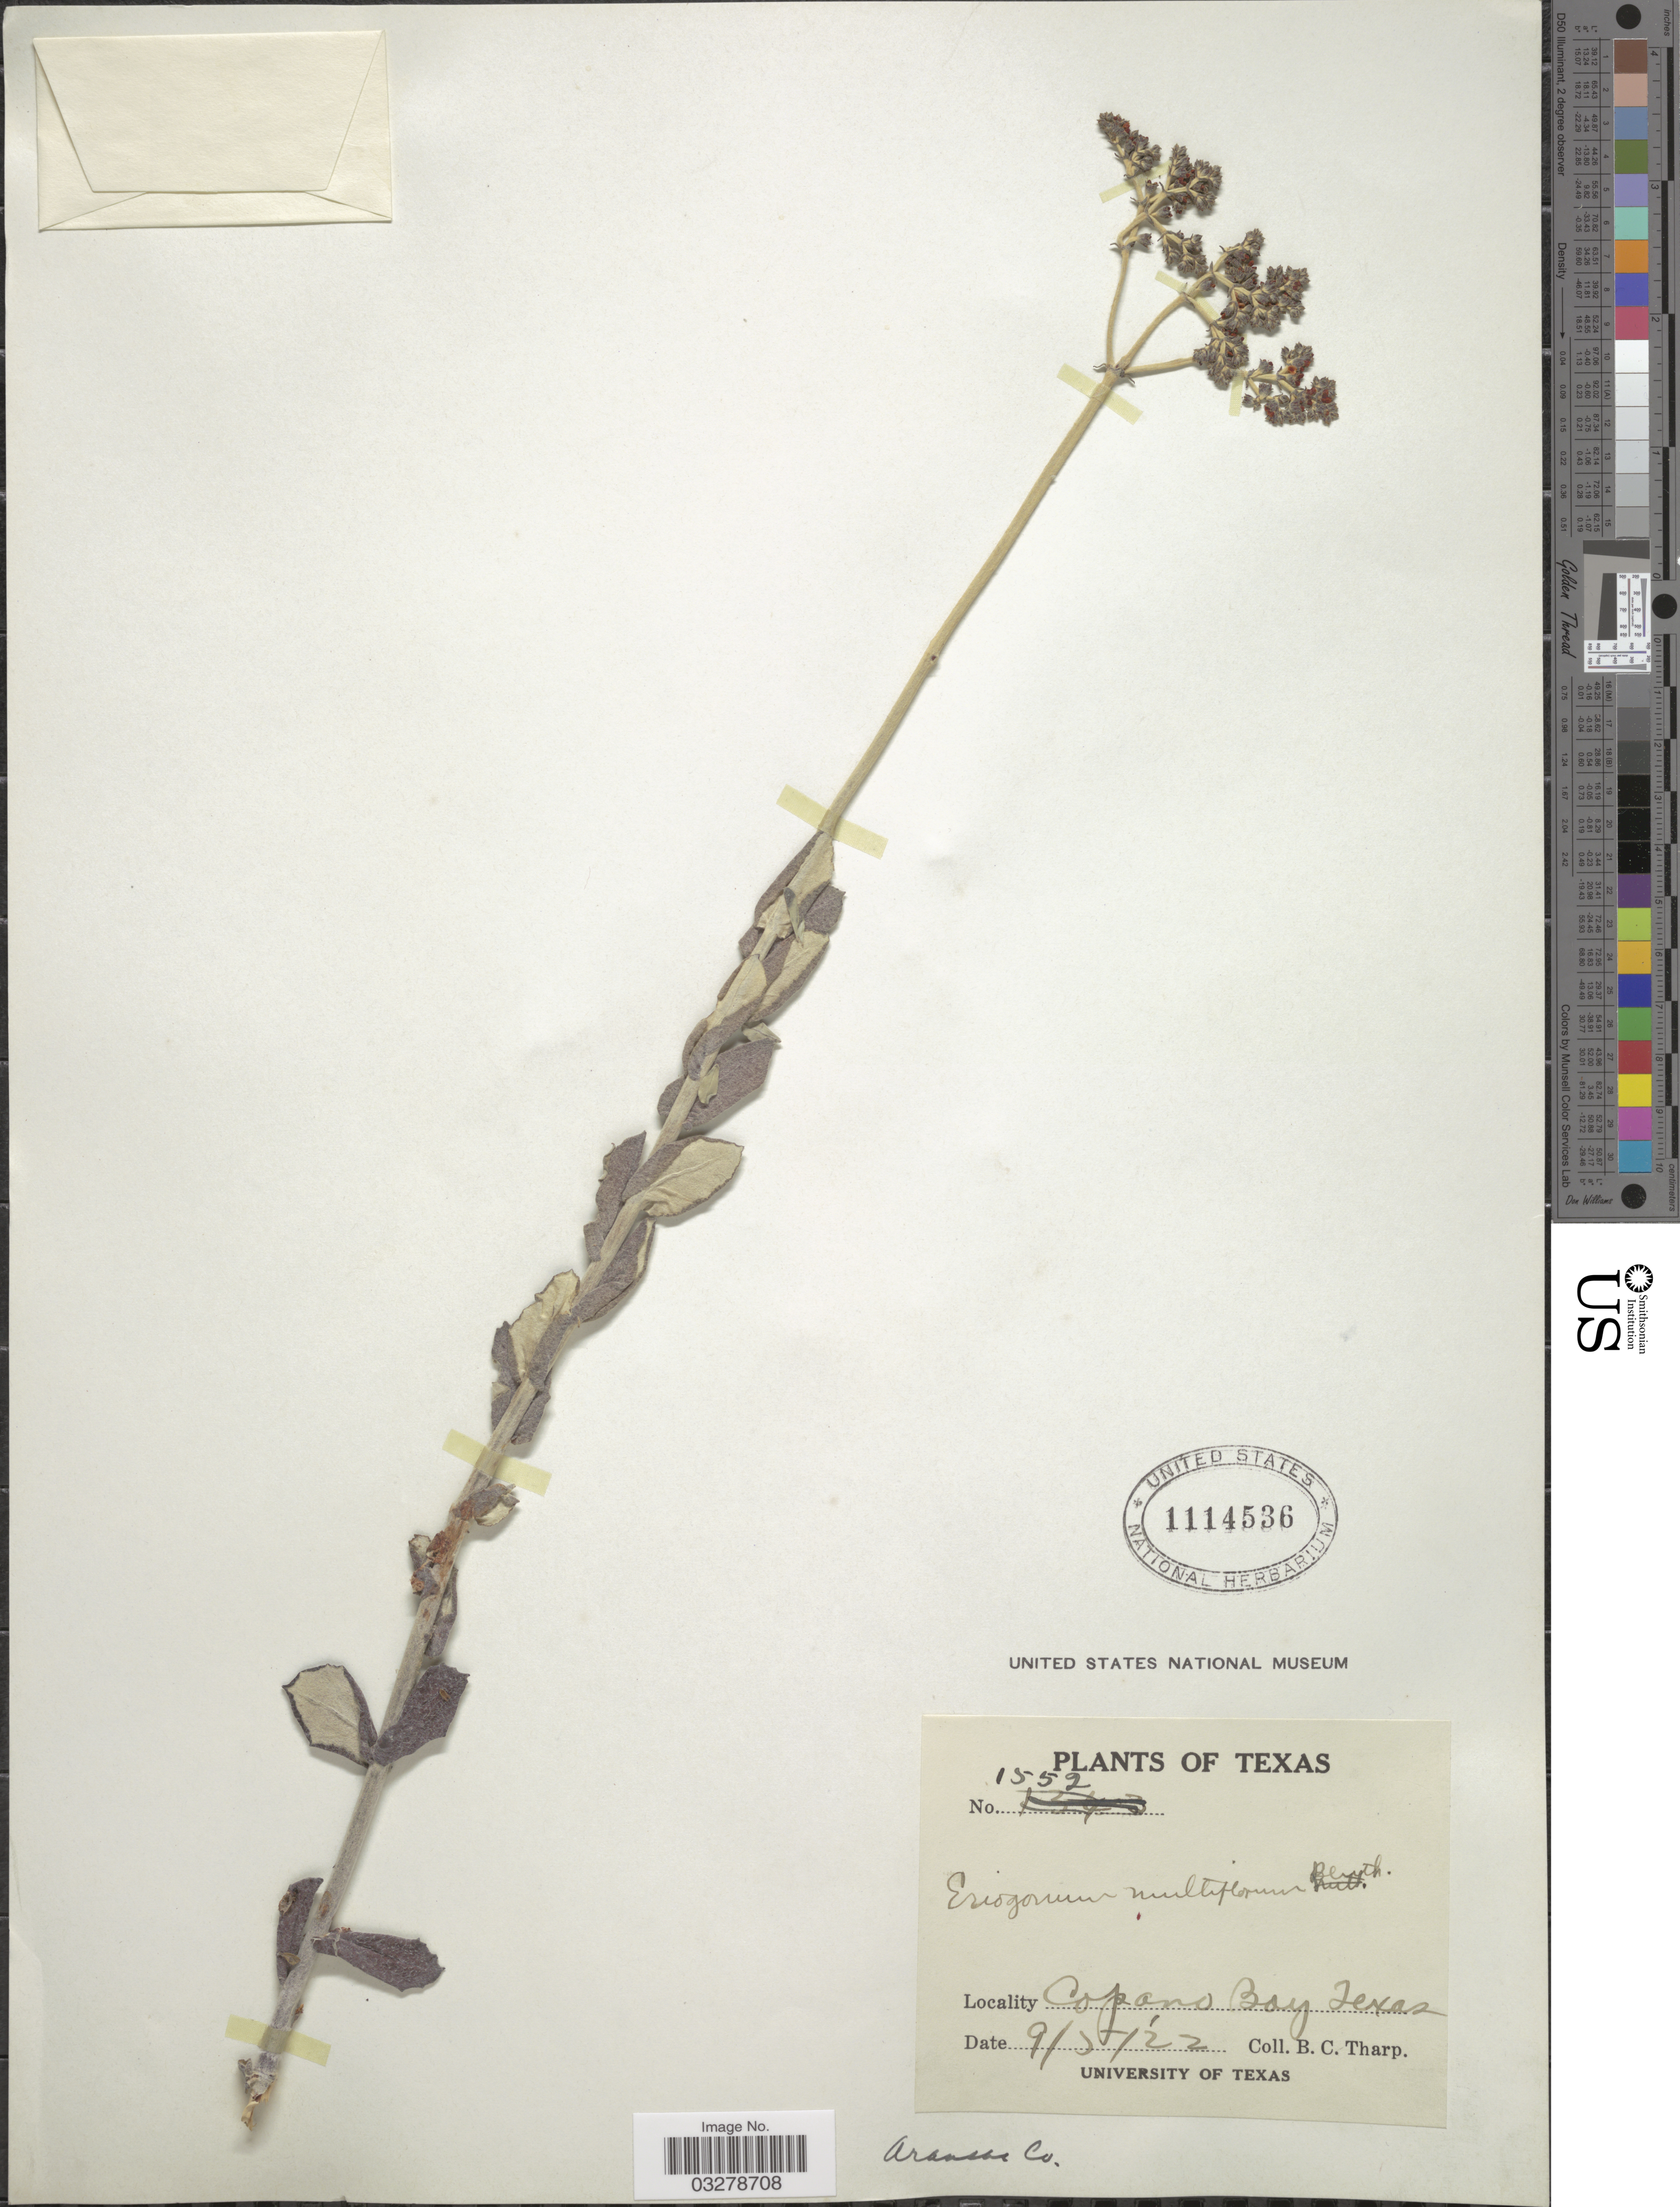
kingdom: Plantae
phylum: Tracheophyta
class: Magnoliopsida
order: Caryophyllales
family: Polygonaceae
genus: Eriogonum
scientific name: Eriogonum multiflorum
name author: Benth.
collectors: B. C. Tharp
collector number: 1552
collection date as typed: Transcribed d/m/y: 5/9/22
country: United States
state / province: Texas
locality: Copano Bay. Aransas Co.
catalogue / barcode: US 1114563